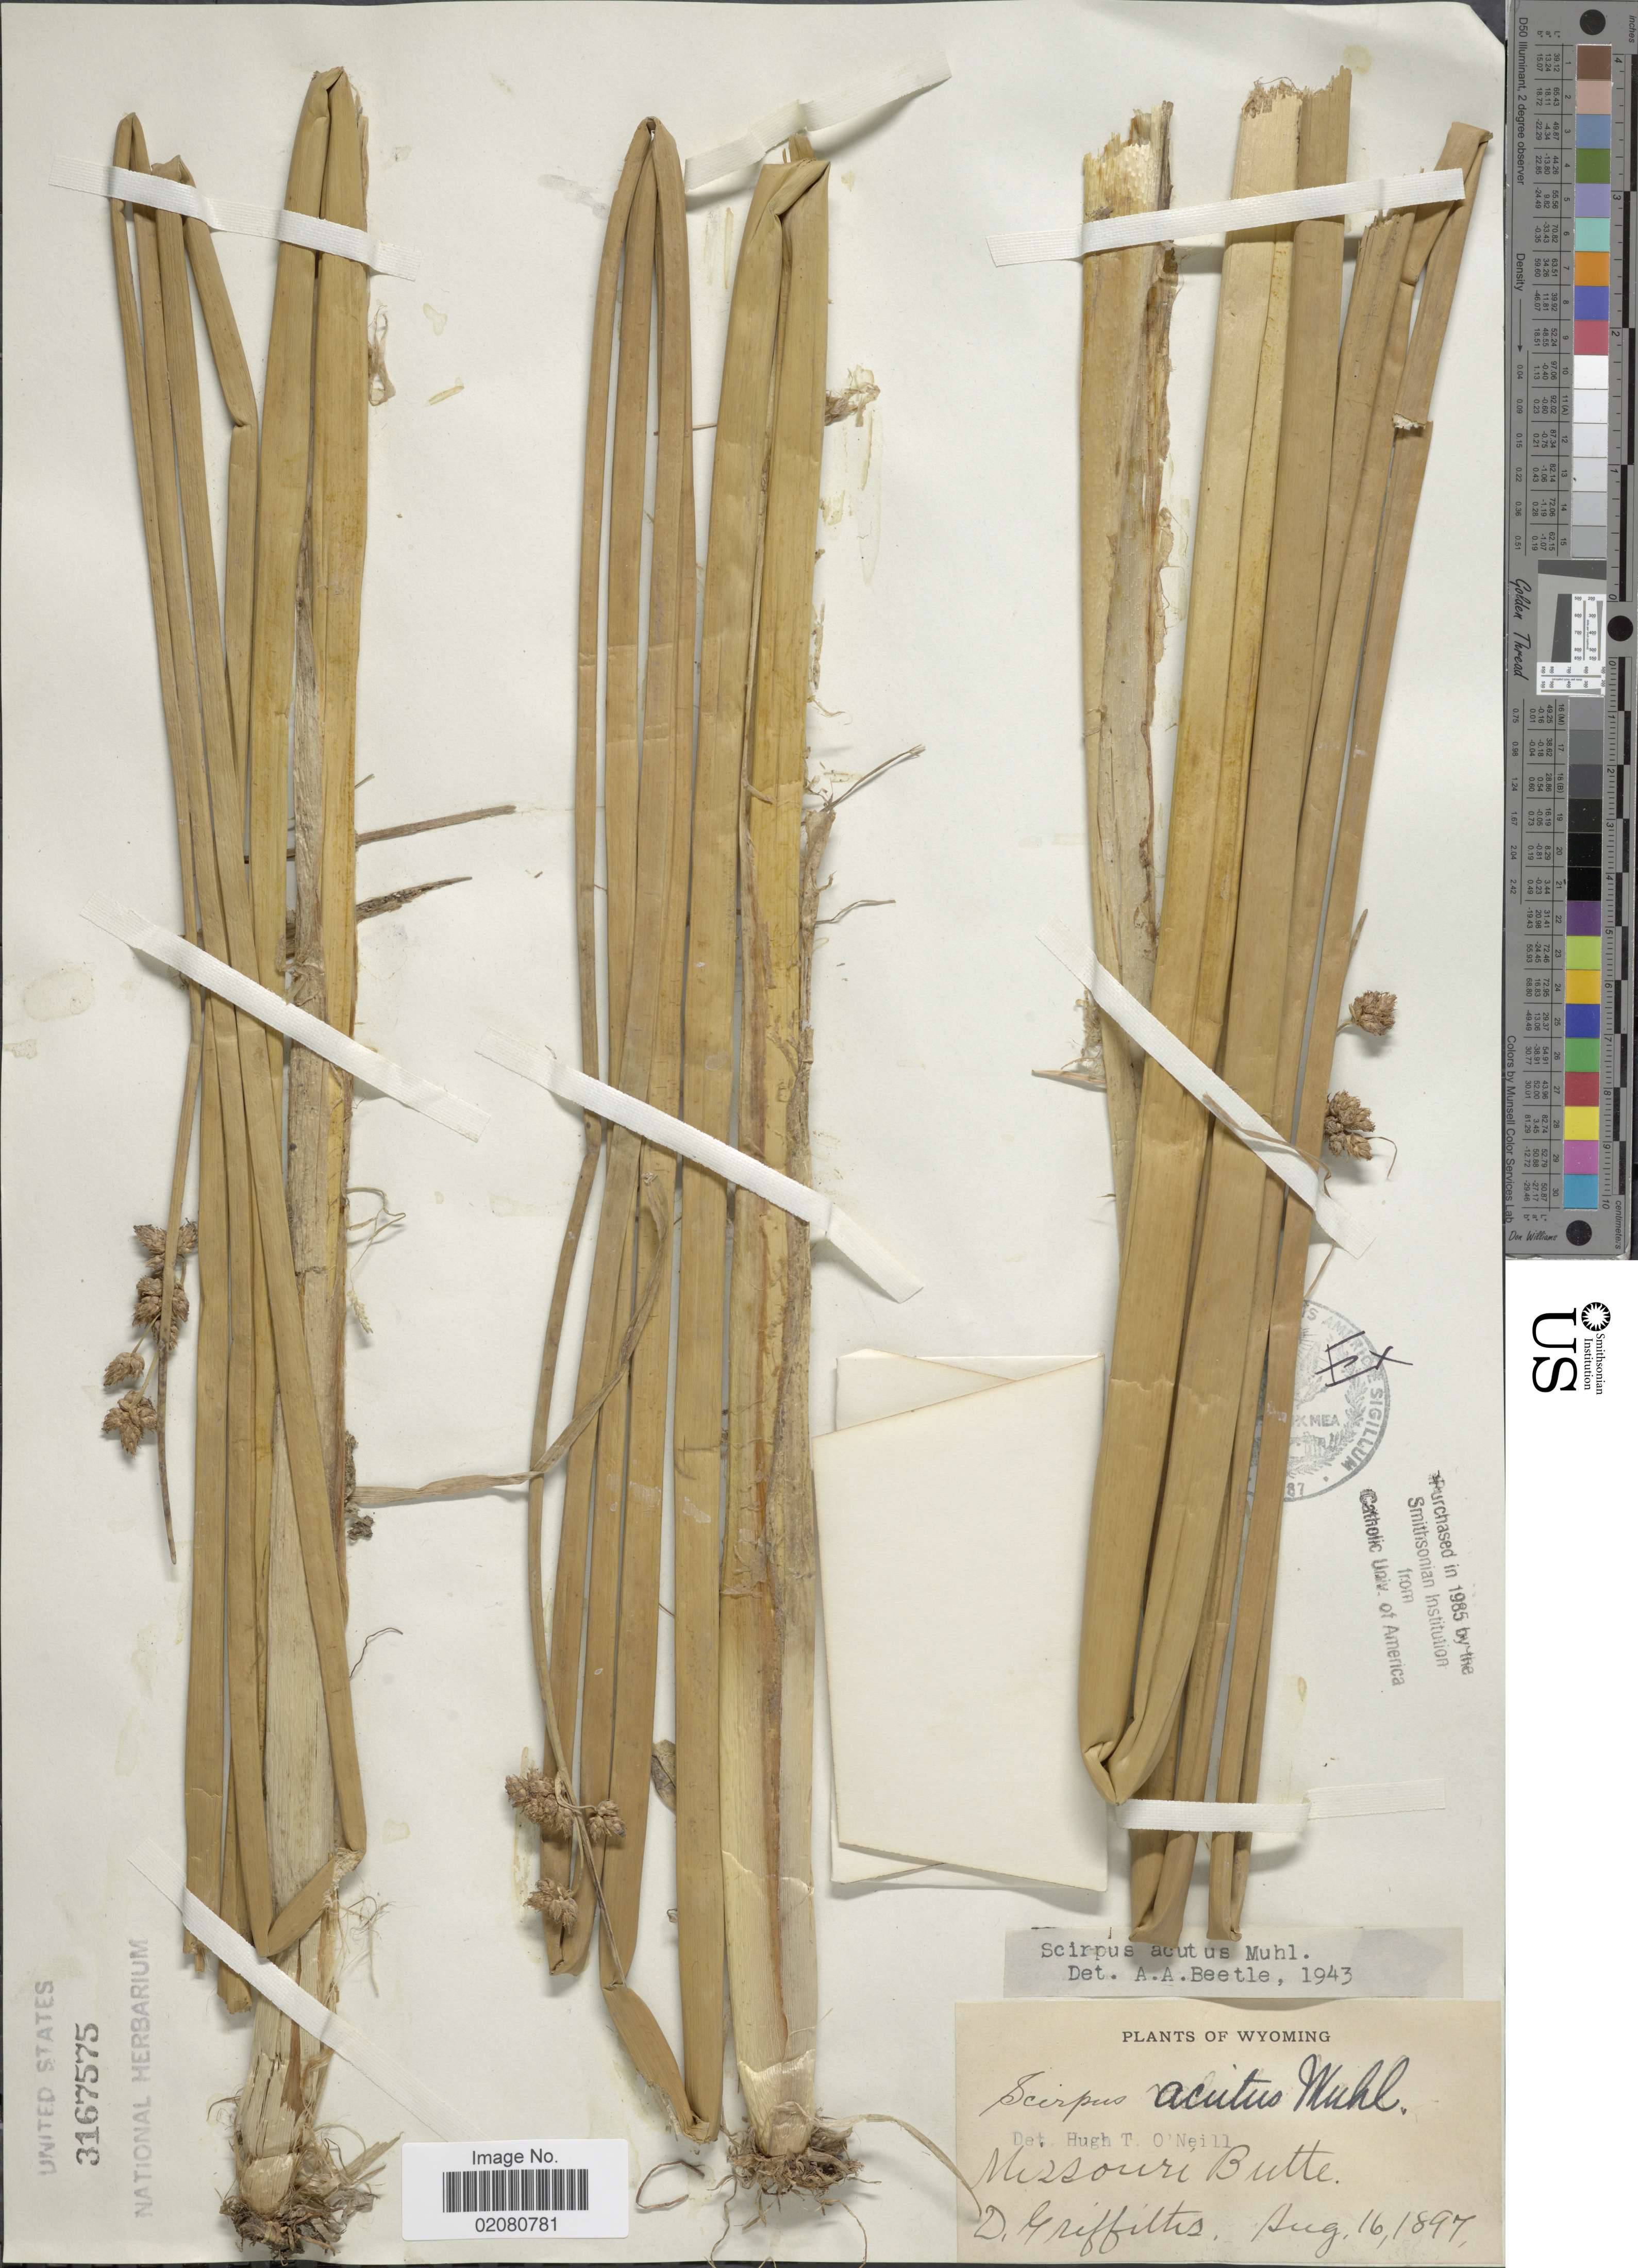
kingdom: Plantae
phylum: Tracheophyta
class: Liliopsida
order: Poales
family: Cyperaceae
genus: Schoenoplectus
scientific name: Schoenoplectus acutus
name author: (Muhl. ex Bigelow) Á. Löve & D. Löve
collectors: D. Griffiths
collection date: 1897-08-16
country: United States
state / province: Wyoming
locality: Missouri Butte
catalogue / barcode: US 3167575